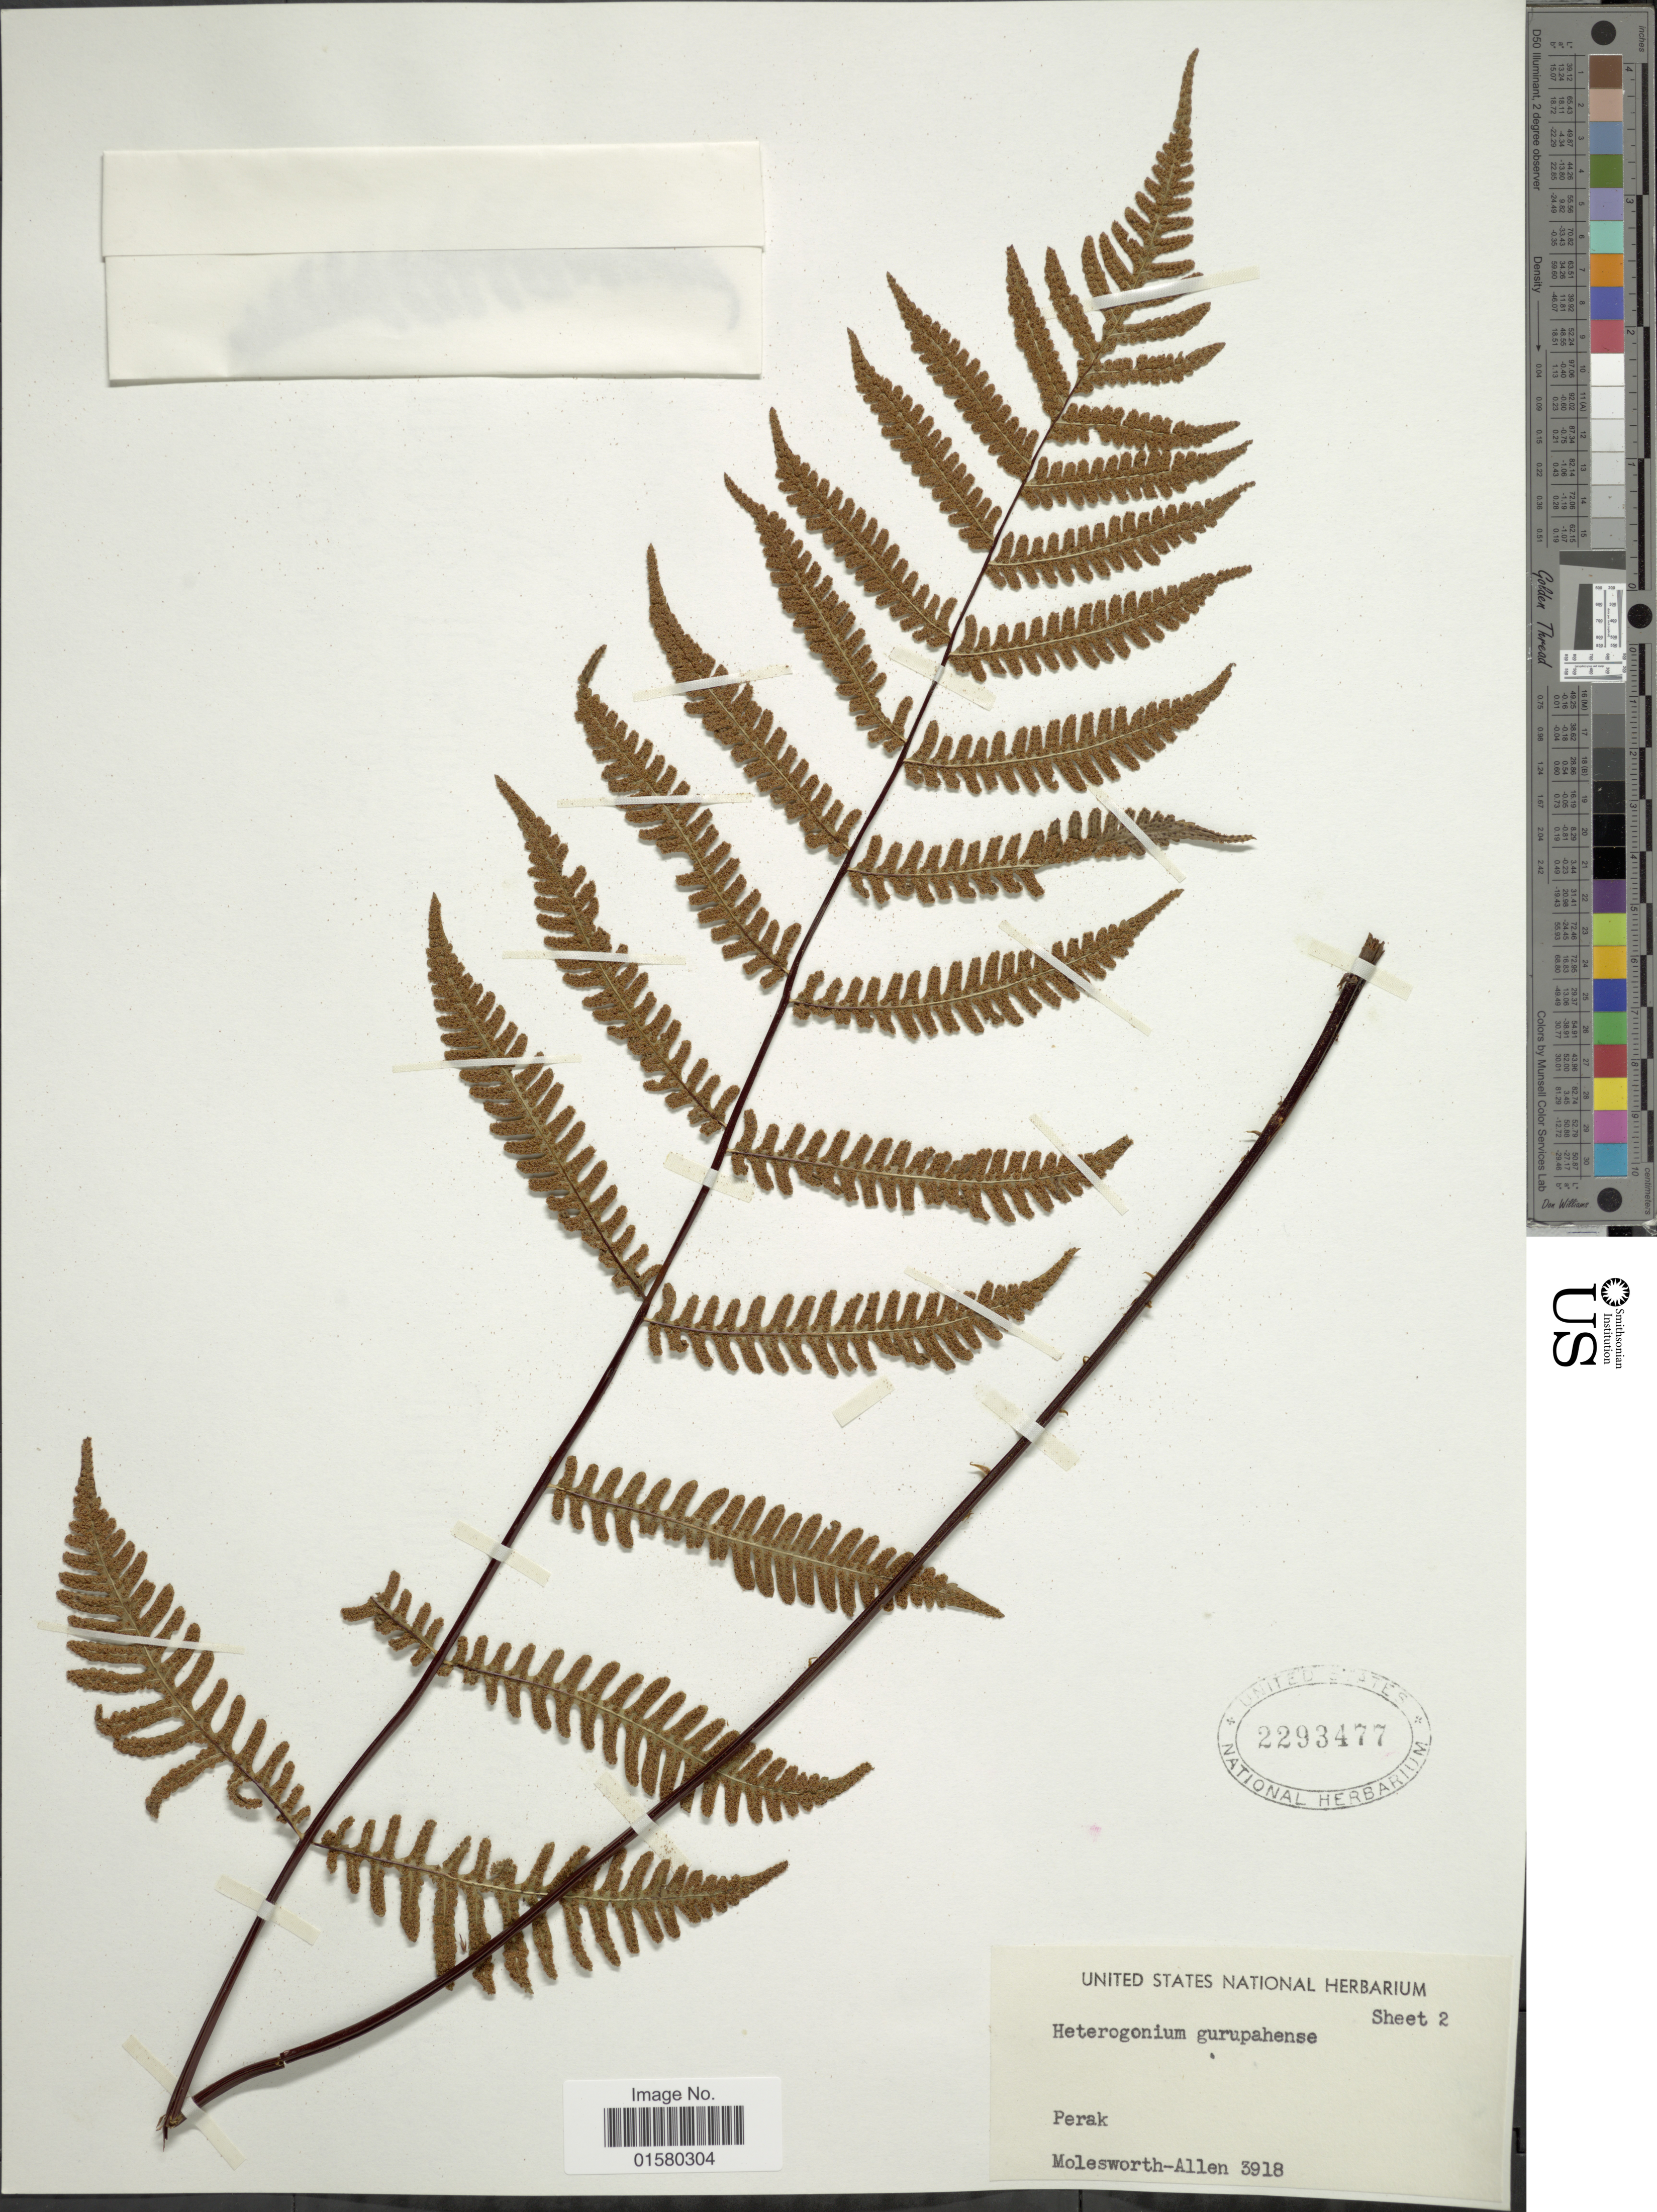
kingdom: Plantae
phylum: Tracheophyta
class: Polypodiopsida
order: Polypodiales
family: Tectariaceae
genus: Tectaria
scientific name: Tectaria gurupahensis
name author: (C. Chr. ex Kjellb. & C. Chr.)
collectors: B. E. G. Molesworth-Allen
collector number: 3918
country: Malaysia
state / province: Perak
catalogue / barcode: US 2293477